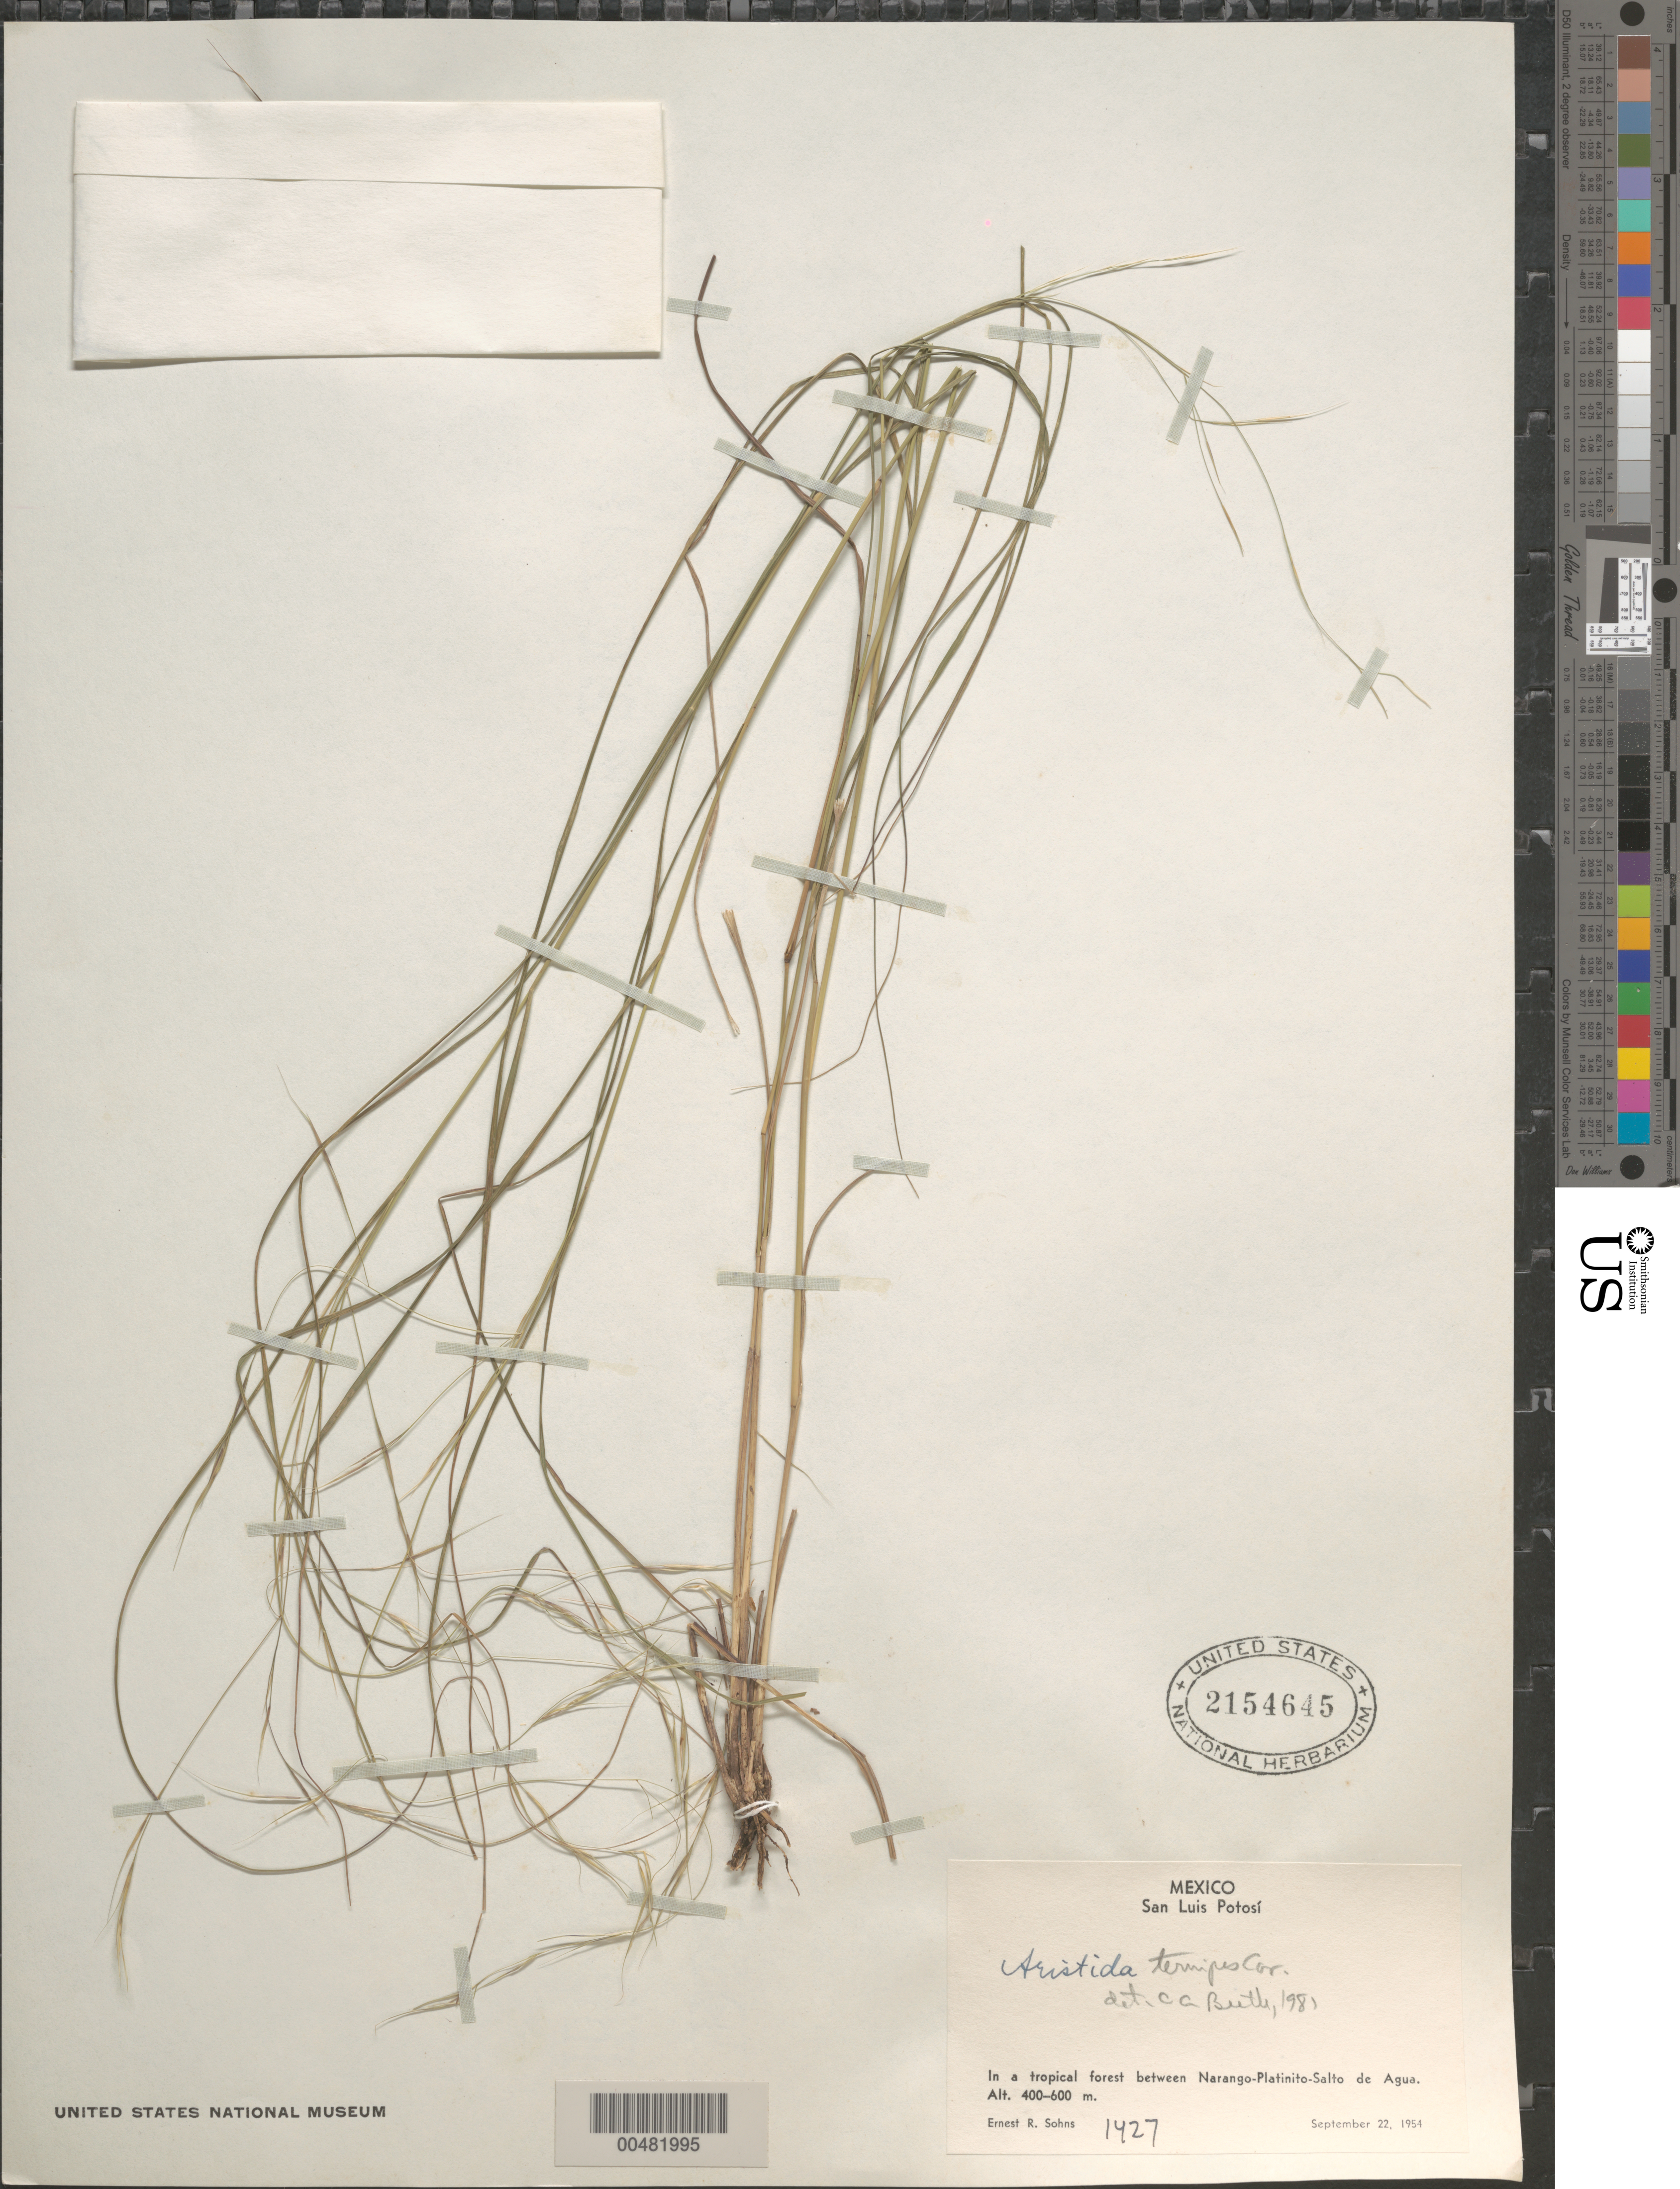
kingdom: Plantae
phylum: Tracheophyta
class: Liliopsida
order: Poales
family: Poaceae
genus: Aristida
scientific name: Aristida ternipes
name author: Cav.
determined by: Beetle, Alan A.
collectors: E. R. Sohns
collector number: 1427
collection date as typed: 22 Sep 1954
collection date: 1954-09-22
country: Mexico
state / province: San Luis Potosi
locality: Between Narango-Platinito-Salto de Agua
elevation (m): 400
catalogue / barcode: US 2154645